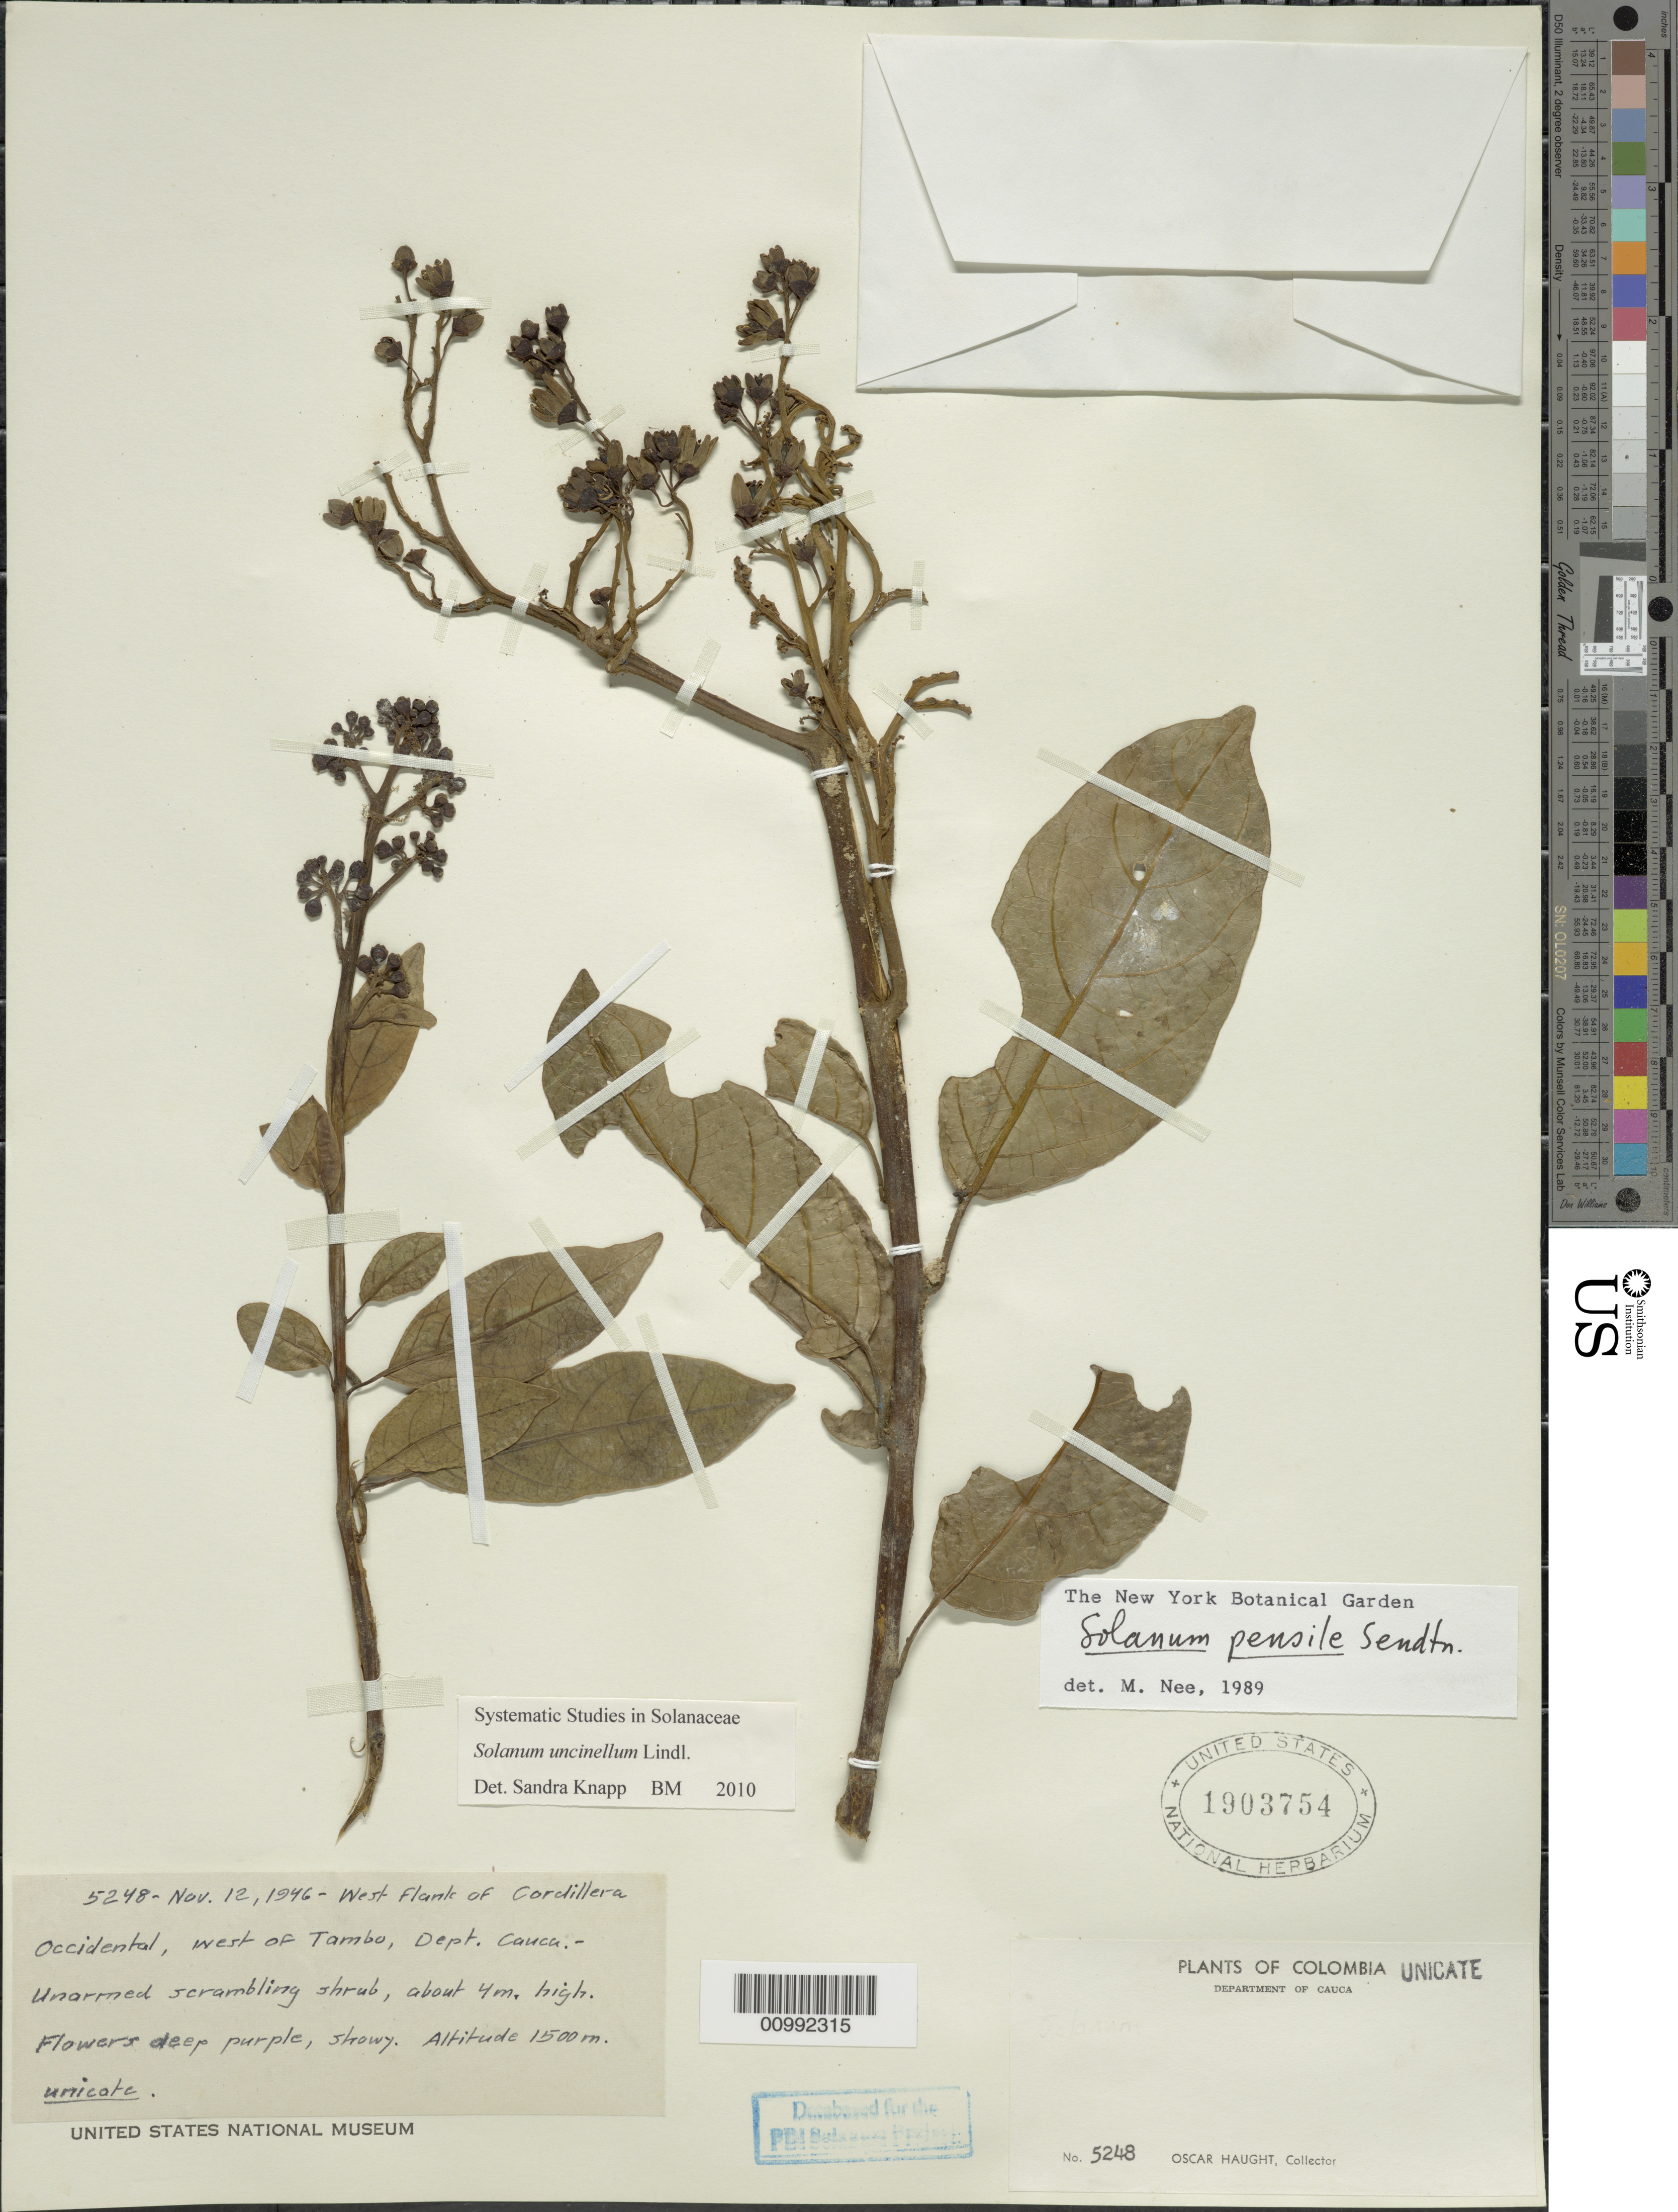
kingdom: Plantae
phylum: Tracheophyta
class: Magnoliopsida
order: Solanales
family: Solanaceae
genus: Solanum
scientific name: Solanum uncinellum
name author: Lindl.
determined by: Knapp, S. D.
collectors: O. L. Haught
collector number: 5248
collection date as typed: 12 Nov 1946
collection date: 1946-11-12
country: Colombia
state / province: Cauca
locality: west flank of Cordillera Occidental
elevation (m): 1500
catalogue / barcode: US 1903754